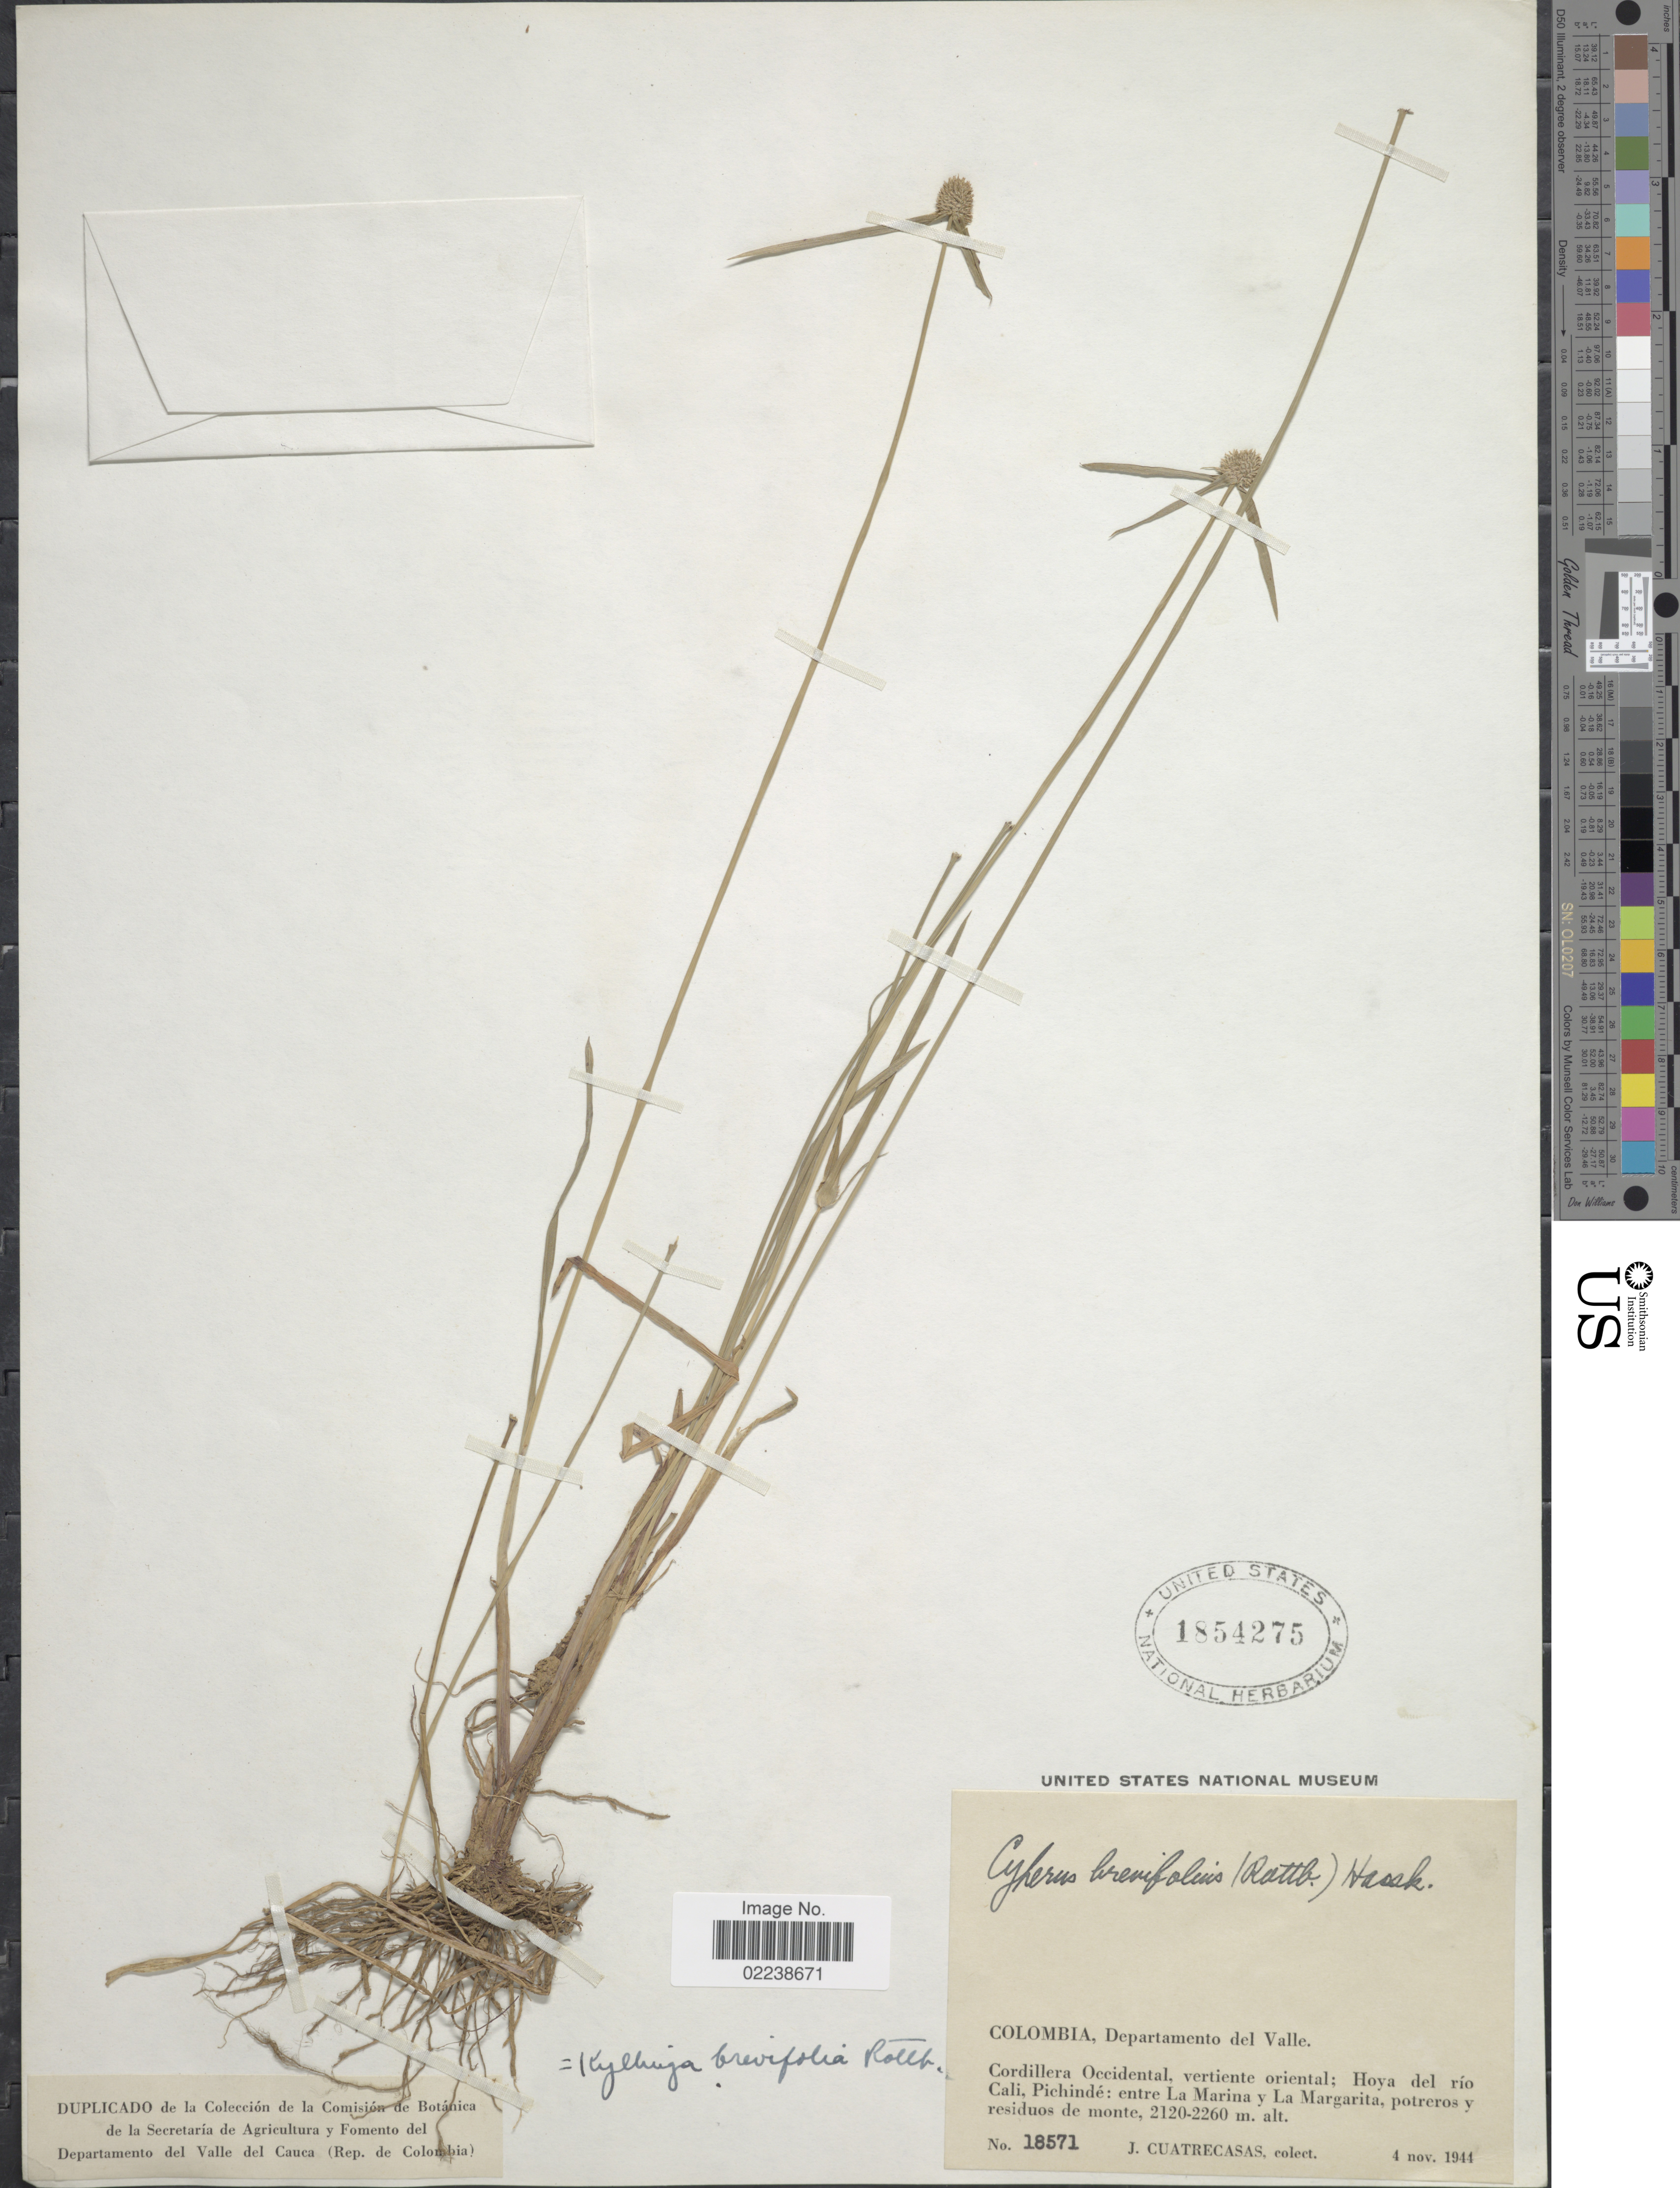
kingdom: Plantae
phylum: Tracheophyta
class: Liliopsida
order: Poales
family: Cyperaceae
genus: Cyperus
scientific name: Cyperus hortensis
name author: (Salzm. ex Steud.) Dorr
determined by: Strong, Mark T., (BOT), Smithsonian Institution - National Museum of Natural History (UNITED STATES)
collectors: J. Cuatrecasas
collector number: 18571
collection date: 1944-11-04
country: Colombia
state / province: Valle del Cauca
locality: Cordillera Occidental, vertiente oriental: Hoya del rio Cali, Pichinde: entre La Marina y La Margarita, potreros y residuos de monte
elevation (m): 2120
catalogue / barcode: US 1854275